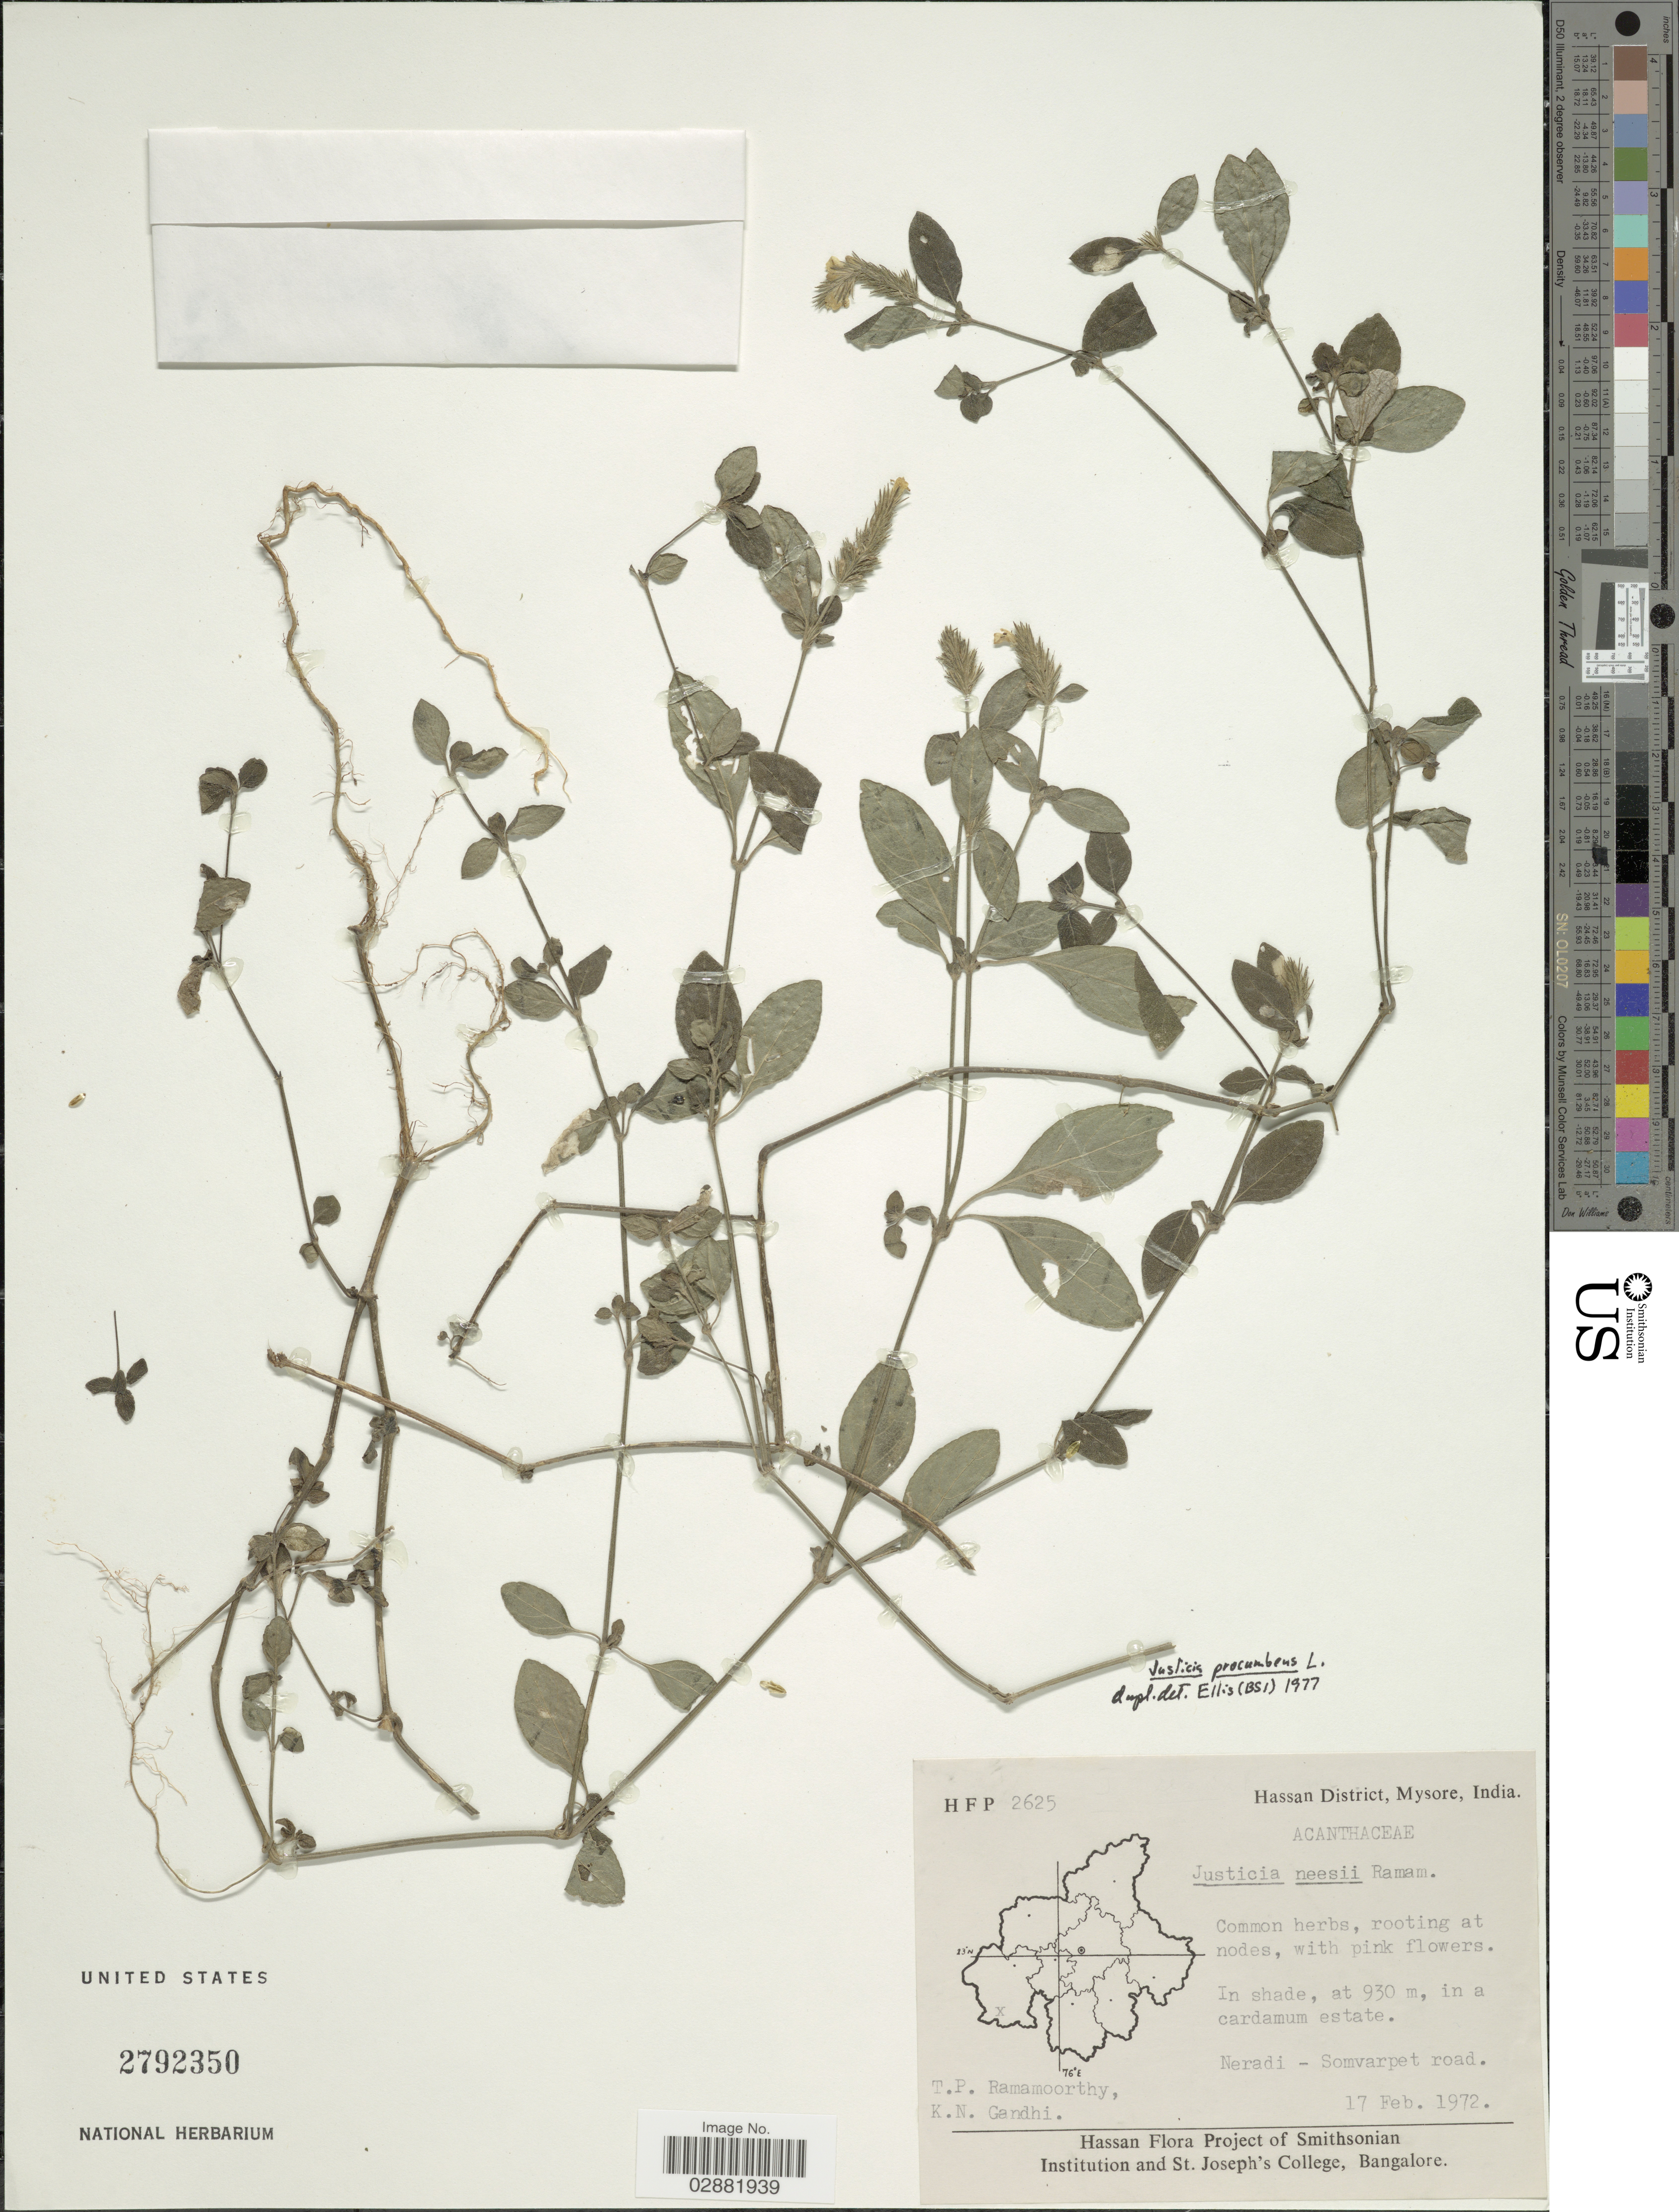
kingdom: Plantae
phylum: Tracheophyta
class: Magnoliopsida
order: Lamiales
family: Acanthaceae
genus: Justicia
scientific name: Justicia procumbens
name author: L.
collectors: T. P. Ramamoorthy & K. N. Gandhi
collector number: HFP2625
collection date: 1972-02-17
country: India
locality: Hassan District, Mysore, Neradi, Somvarpet road.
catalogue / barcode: US 2792350